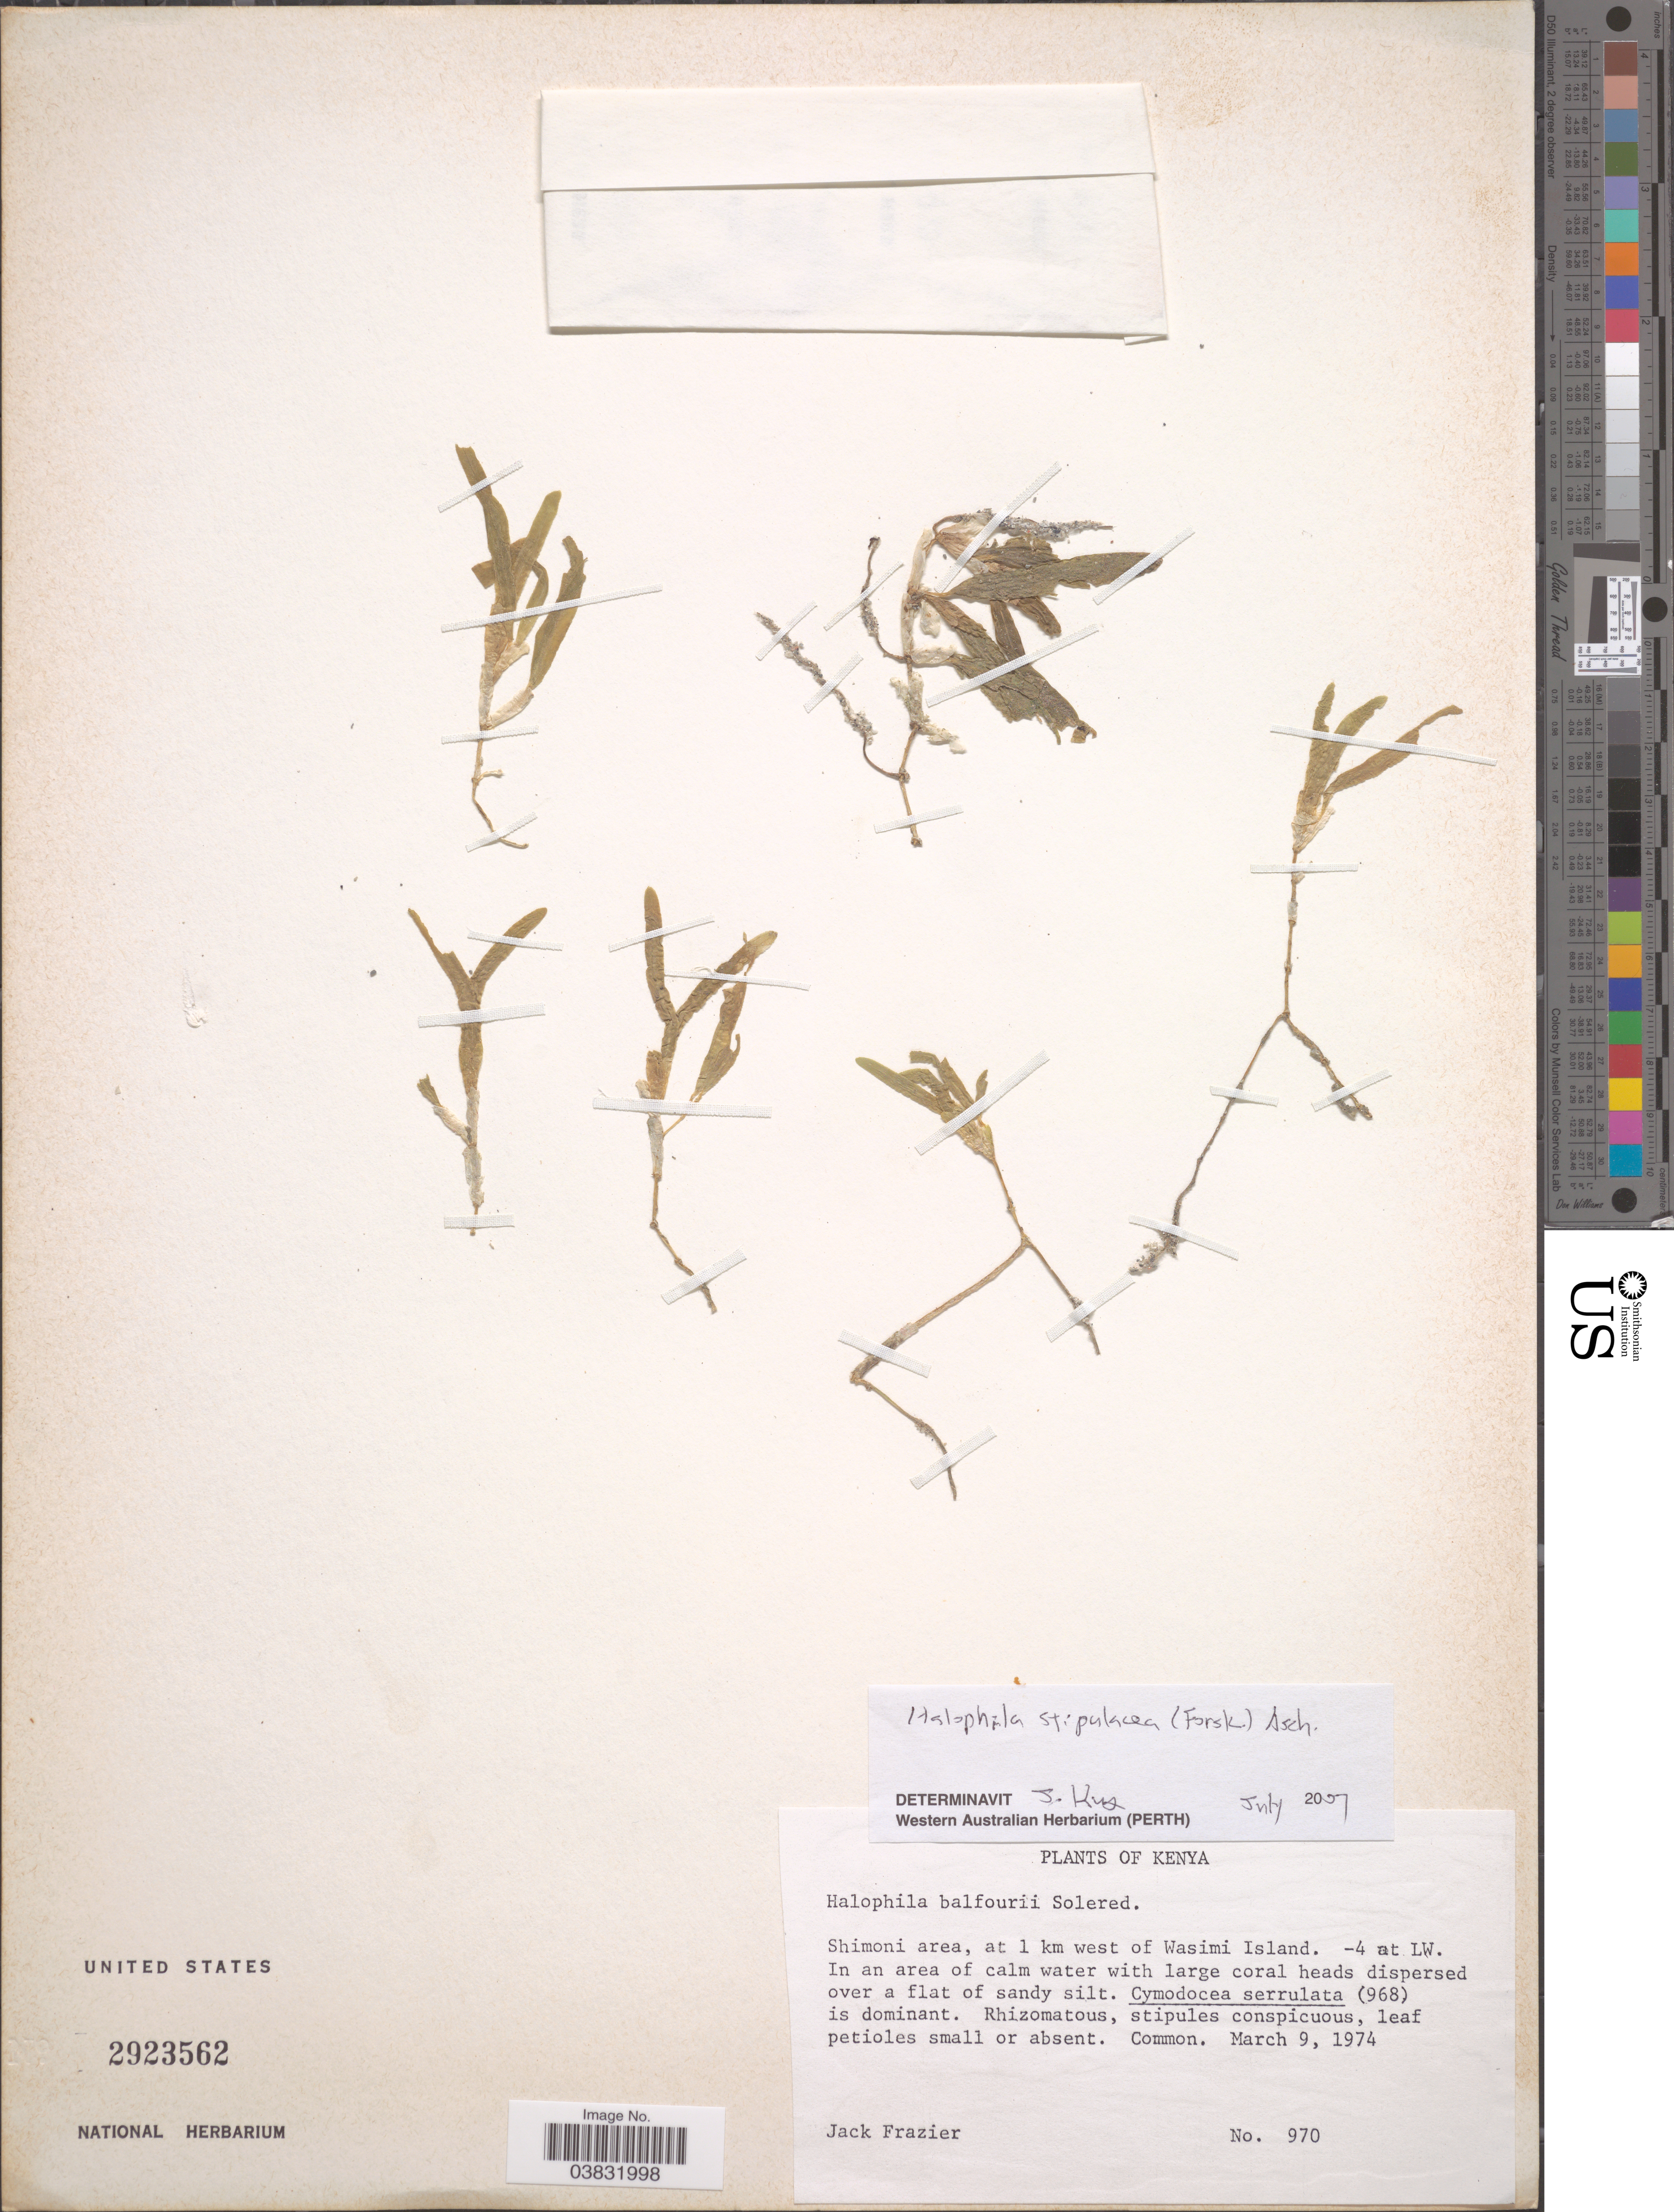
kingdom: Plantae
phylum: Tracheophyta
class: Liliopsida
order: Alismatales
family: Hydrocharitaceae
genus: Halophila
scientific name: Halophila ovalis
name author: (R. Br.) Hook. f.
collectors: J. Frazier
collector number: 970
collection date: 1974-03-09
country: Kenya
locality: Shimoni area, at 1 km west of Wasimi Island. -4 at LW.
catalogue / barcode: US 2923562